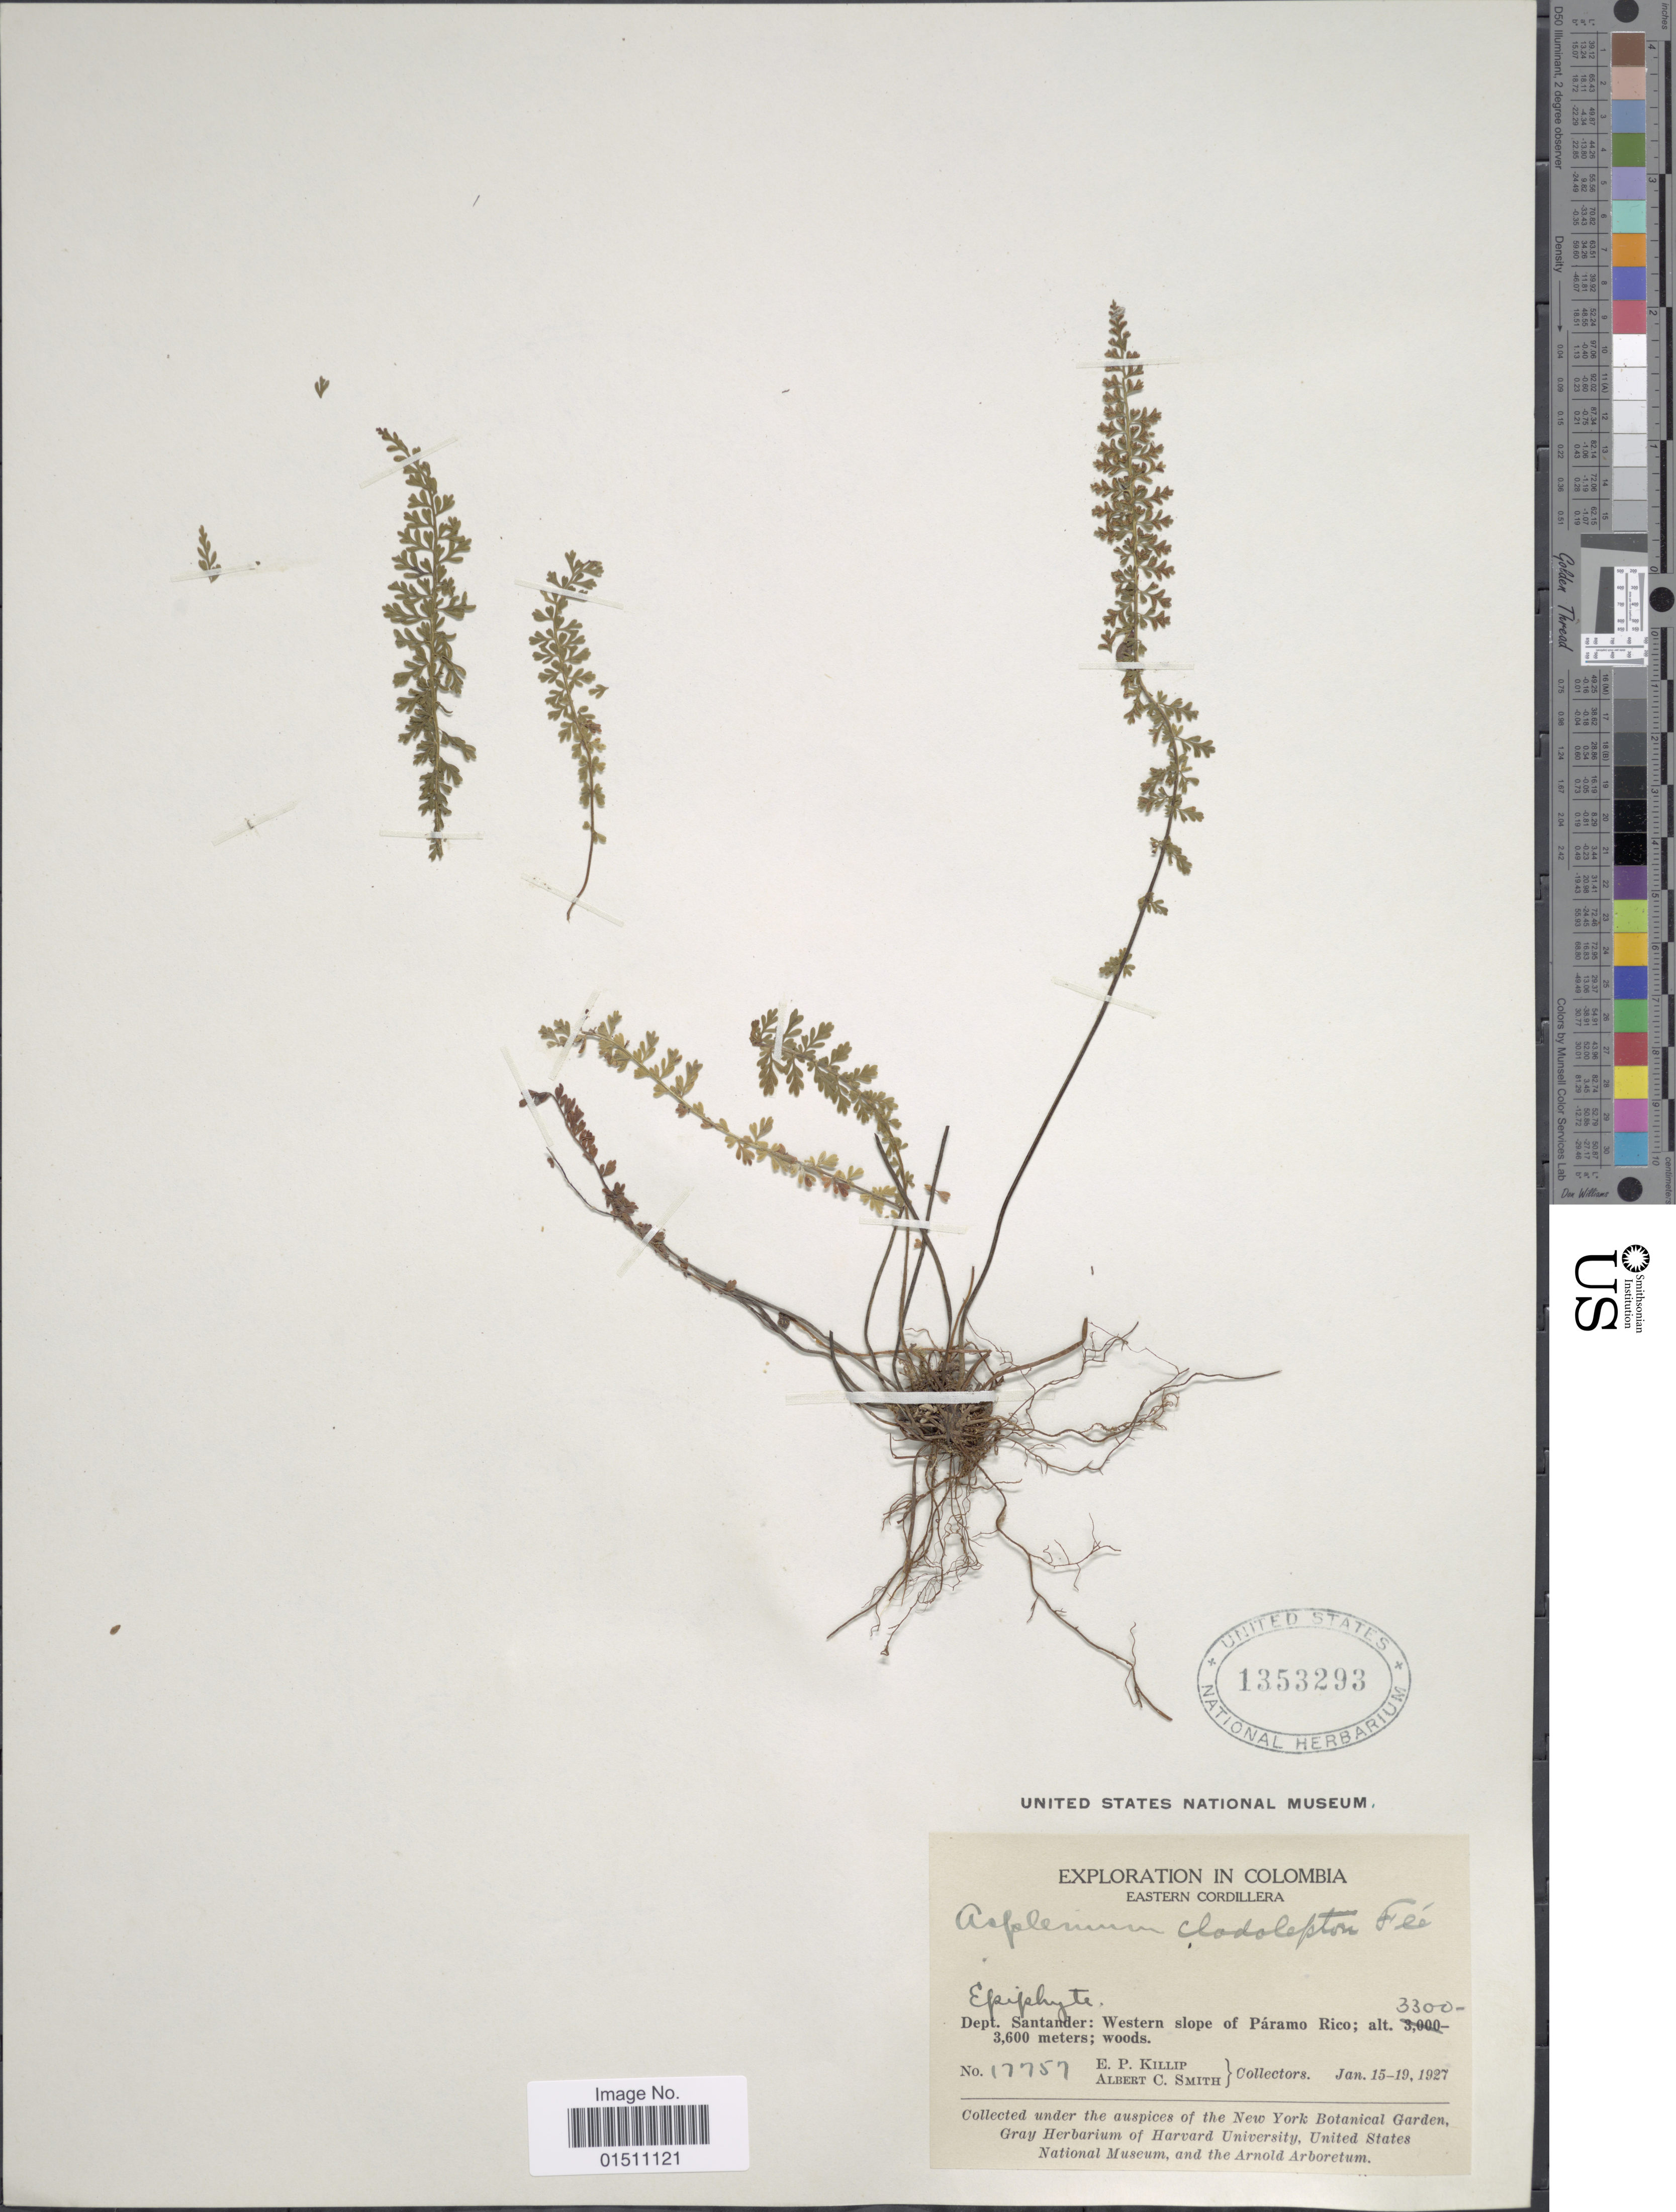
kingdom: Plantae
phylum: Tracheophyta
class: Polypodiopsida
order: Polypodiales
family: Aspleniaceae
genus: Asplenium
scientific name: Asplenium haenkeanum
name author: (C. Presl) Hieron.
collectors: E. P. Killip & A. C. Smith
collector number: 17757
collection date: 1927-01-15/1927-01-19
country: Colombia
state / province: Santander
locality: Colombia, Eastern Cordillera, Dept. Santander: Western slope of Páramo Rico.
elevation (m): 3300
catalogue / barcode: US 1353293